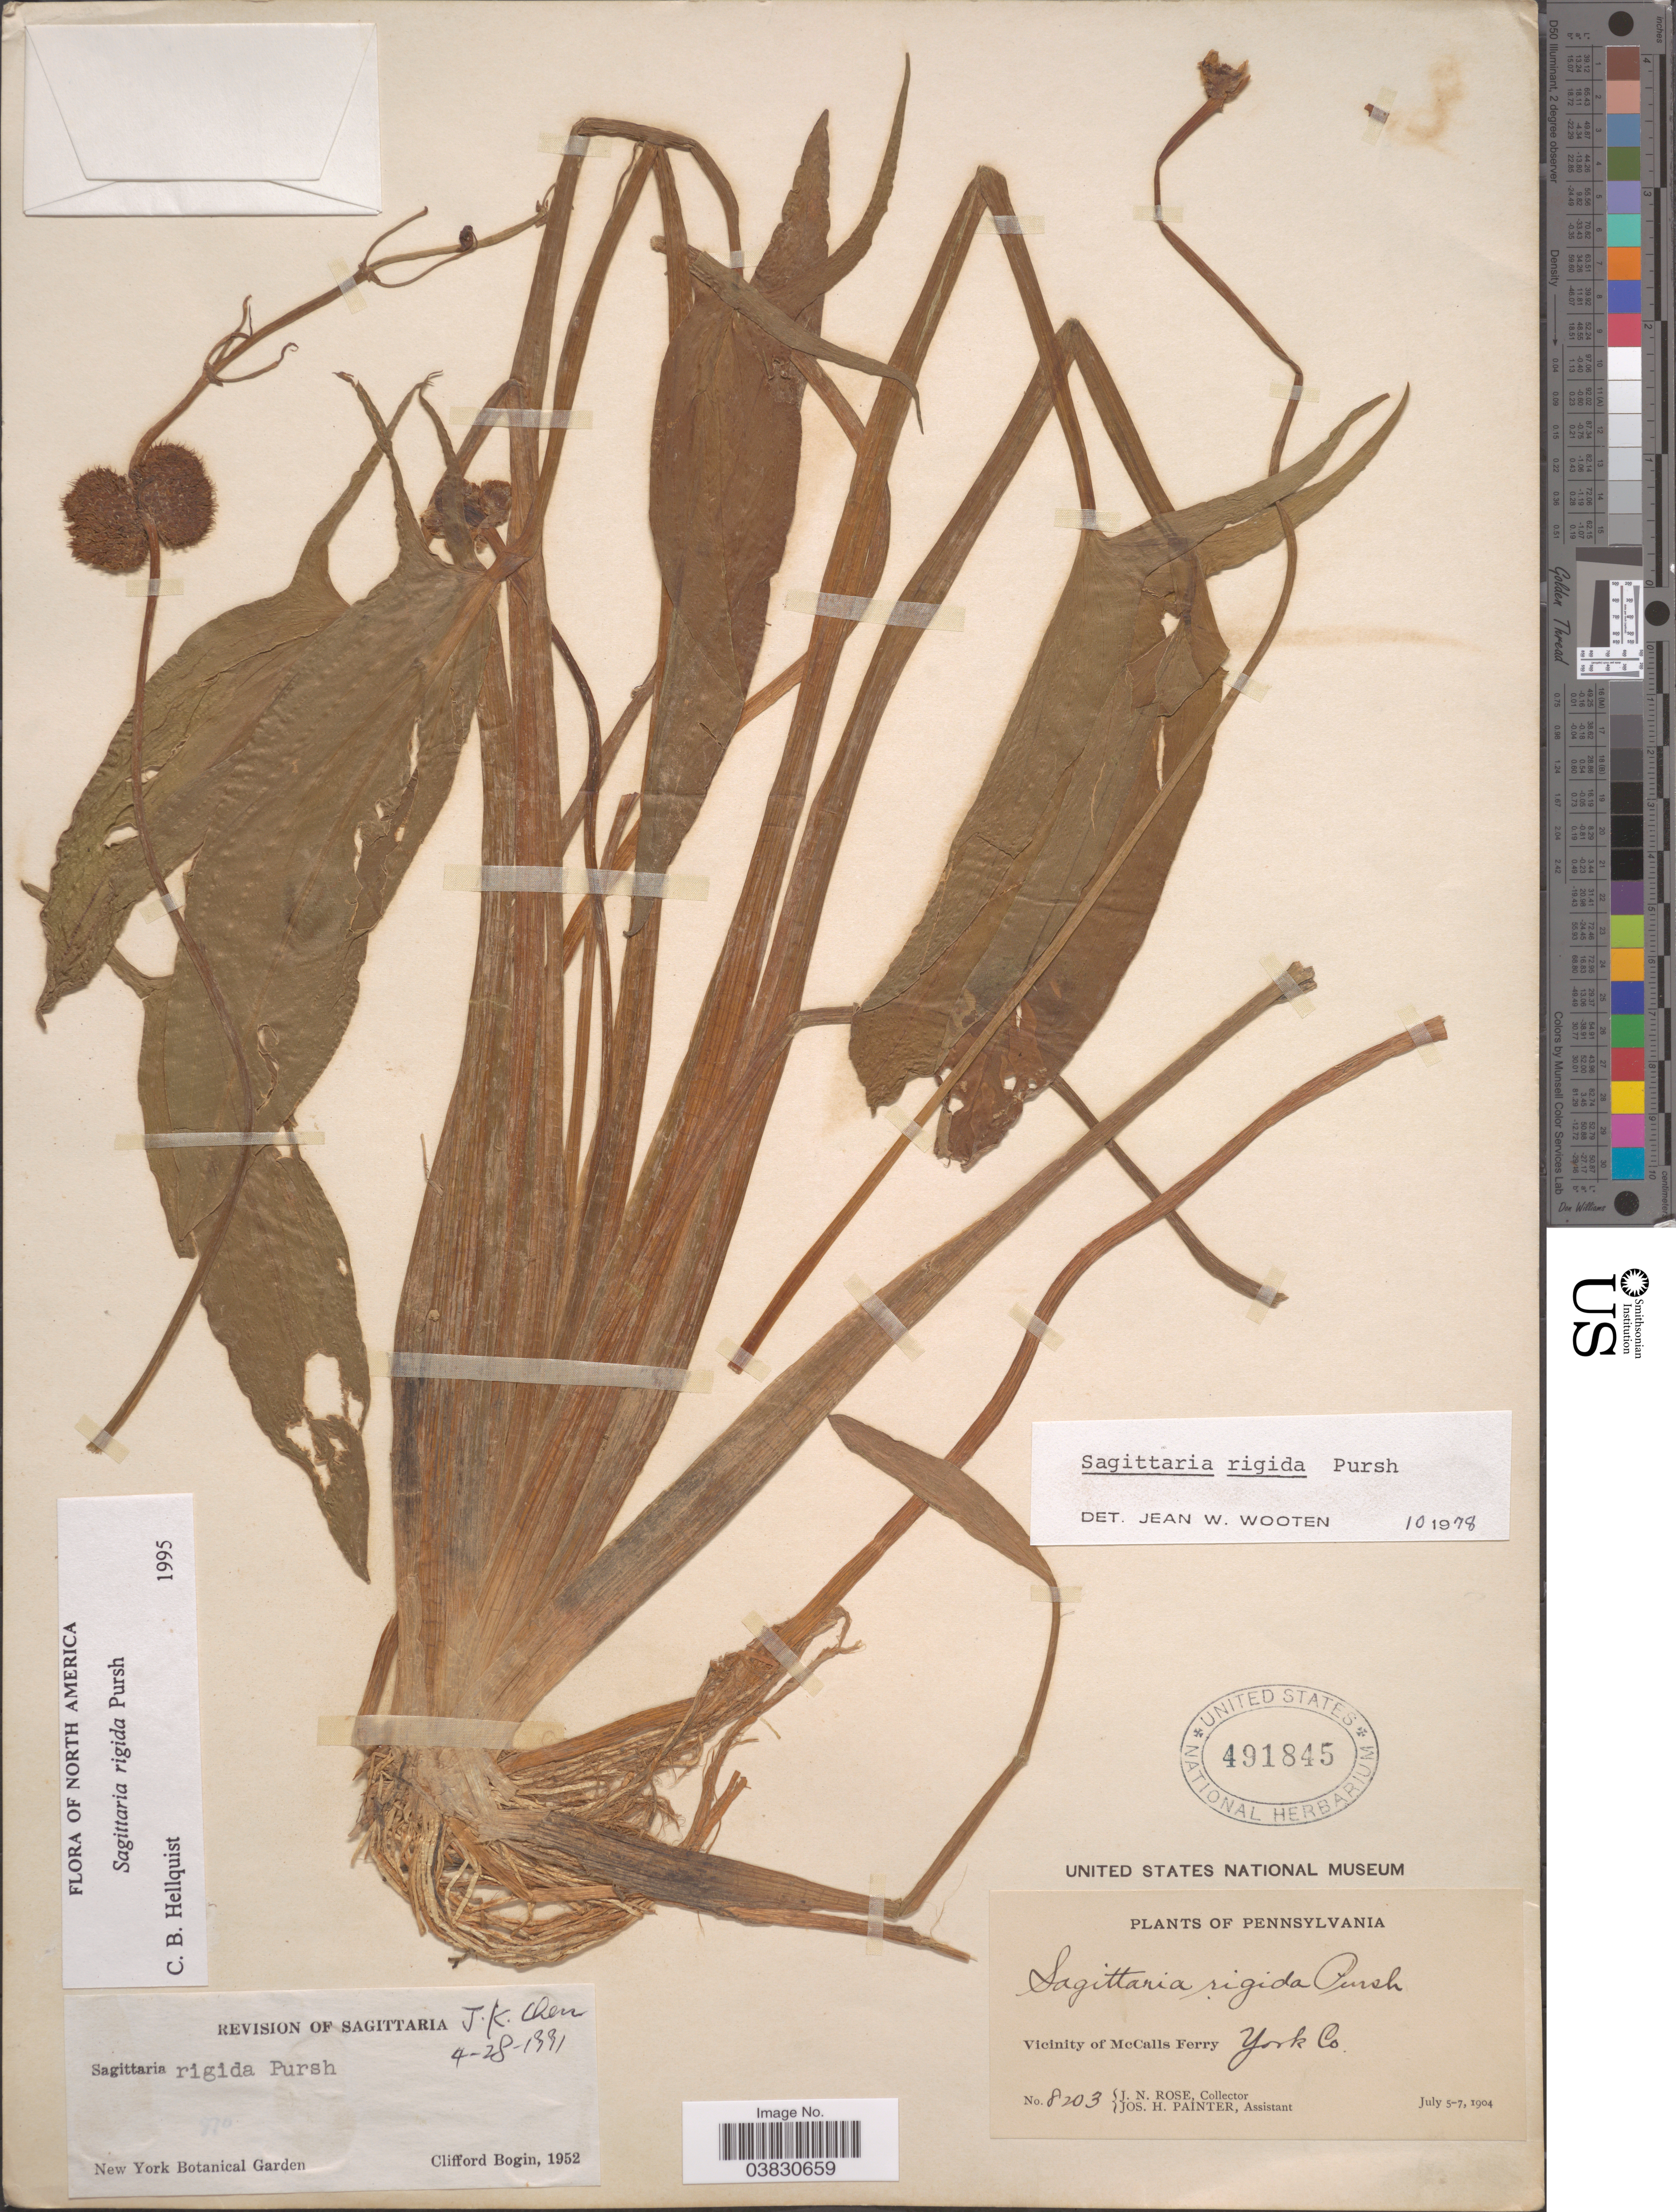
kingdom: Plantae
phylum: Tracheophyta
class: Liliopsida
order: Alismatales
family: Alismataceae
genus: Sagittaria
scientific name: Sagittaria rigida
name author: Pursh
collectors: J. N. Rose & J. H. Painter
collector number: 8203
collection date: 1904-07-05/1904-07-07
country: United States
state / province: Pennsylvania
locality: Vicinity of McCalls Ferry York Co.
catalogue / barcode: US 491845